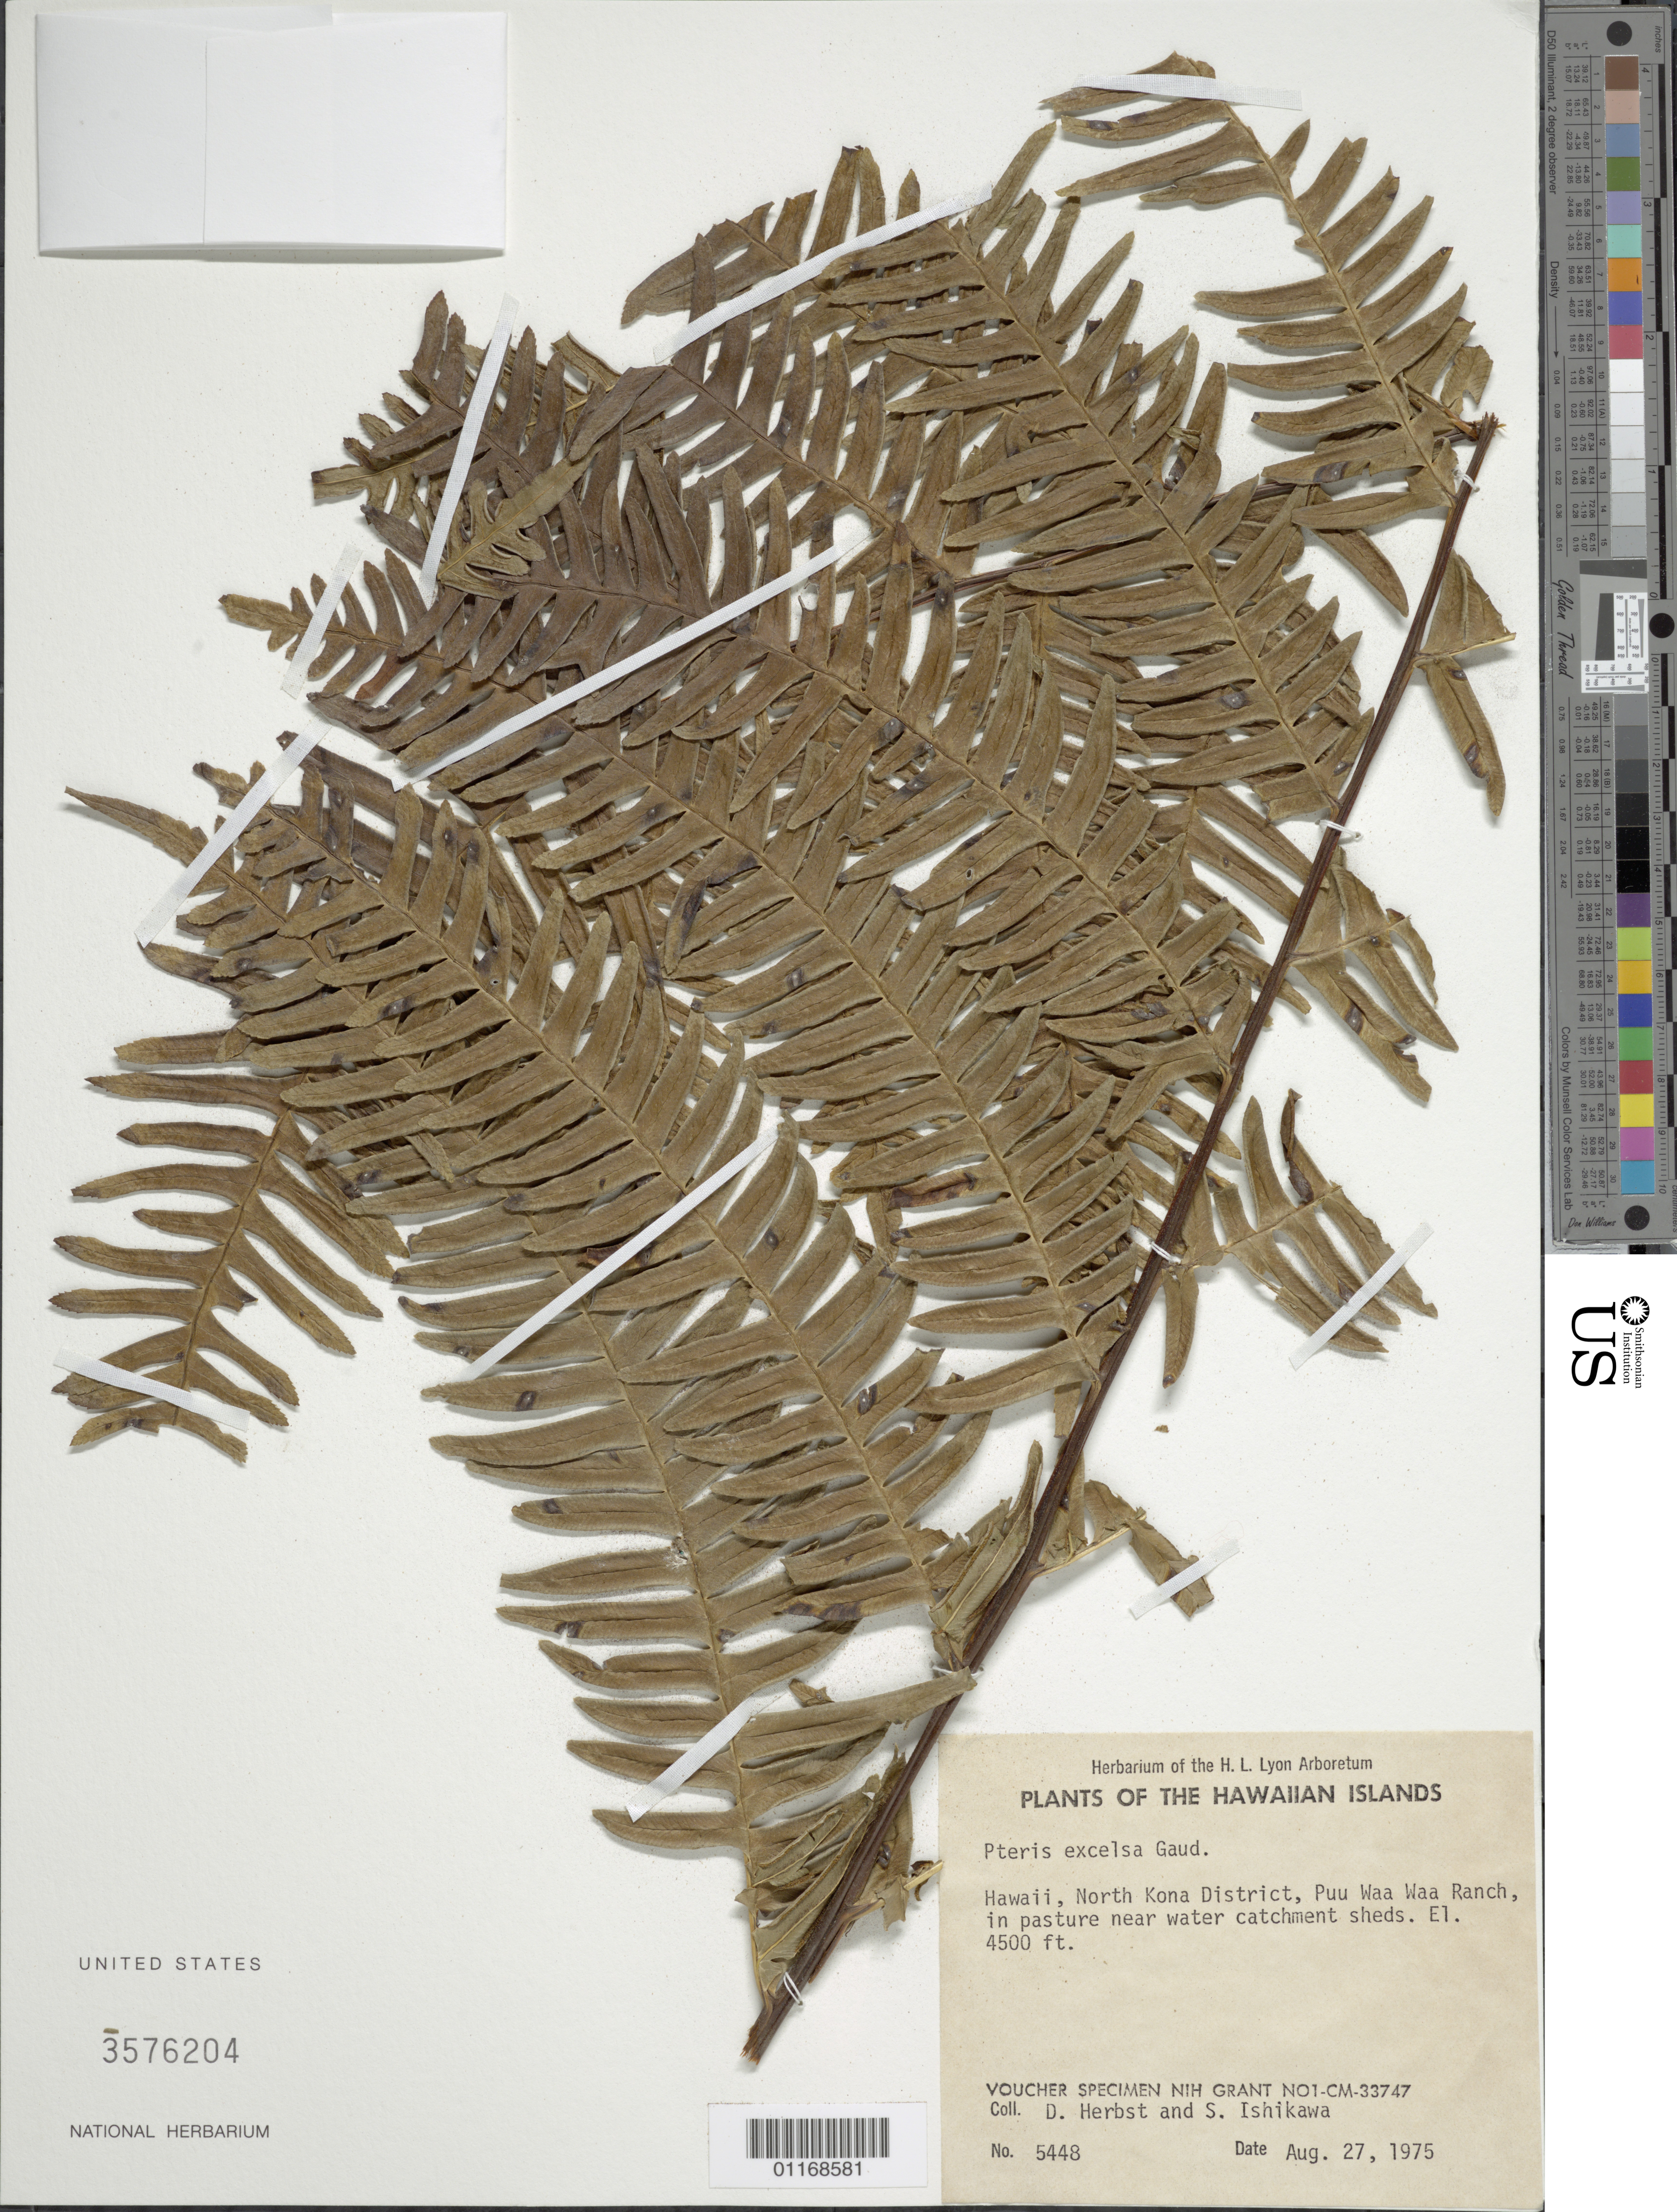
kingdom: Plantae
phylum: Tracheophyta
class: Polypodiopsida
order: Polypodiales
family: Pteridaceae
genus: Pteris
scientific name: Pteris terminalis var. terminalis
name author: Wall.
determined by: Wagner, W. L., (BOT), Smithsonian Institution - National Museum of Natural History (UNITED STATES)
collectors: D. R. Herbst & S. Ishikawa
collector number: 5448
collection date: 1975-08-27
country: United States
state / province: Hawaii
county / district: Hawaii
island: Hawaii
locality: North Kona District, Pu'u Waa Waa Ranch, in pasture near water catchment sheds.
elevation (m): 1372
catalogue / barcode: US 3576204